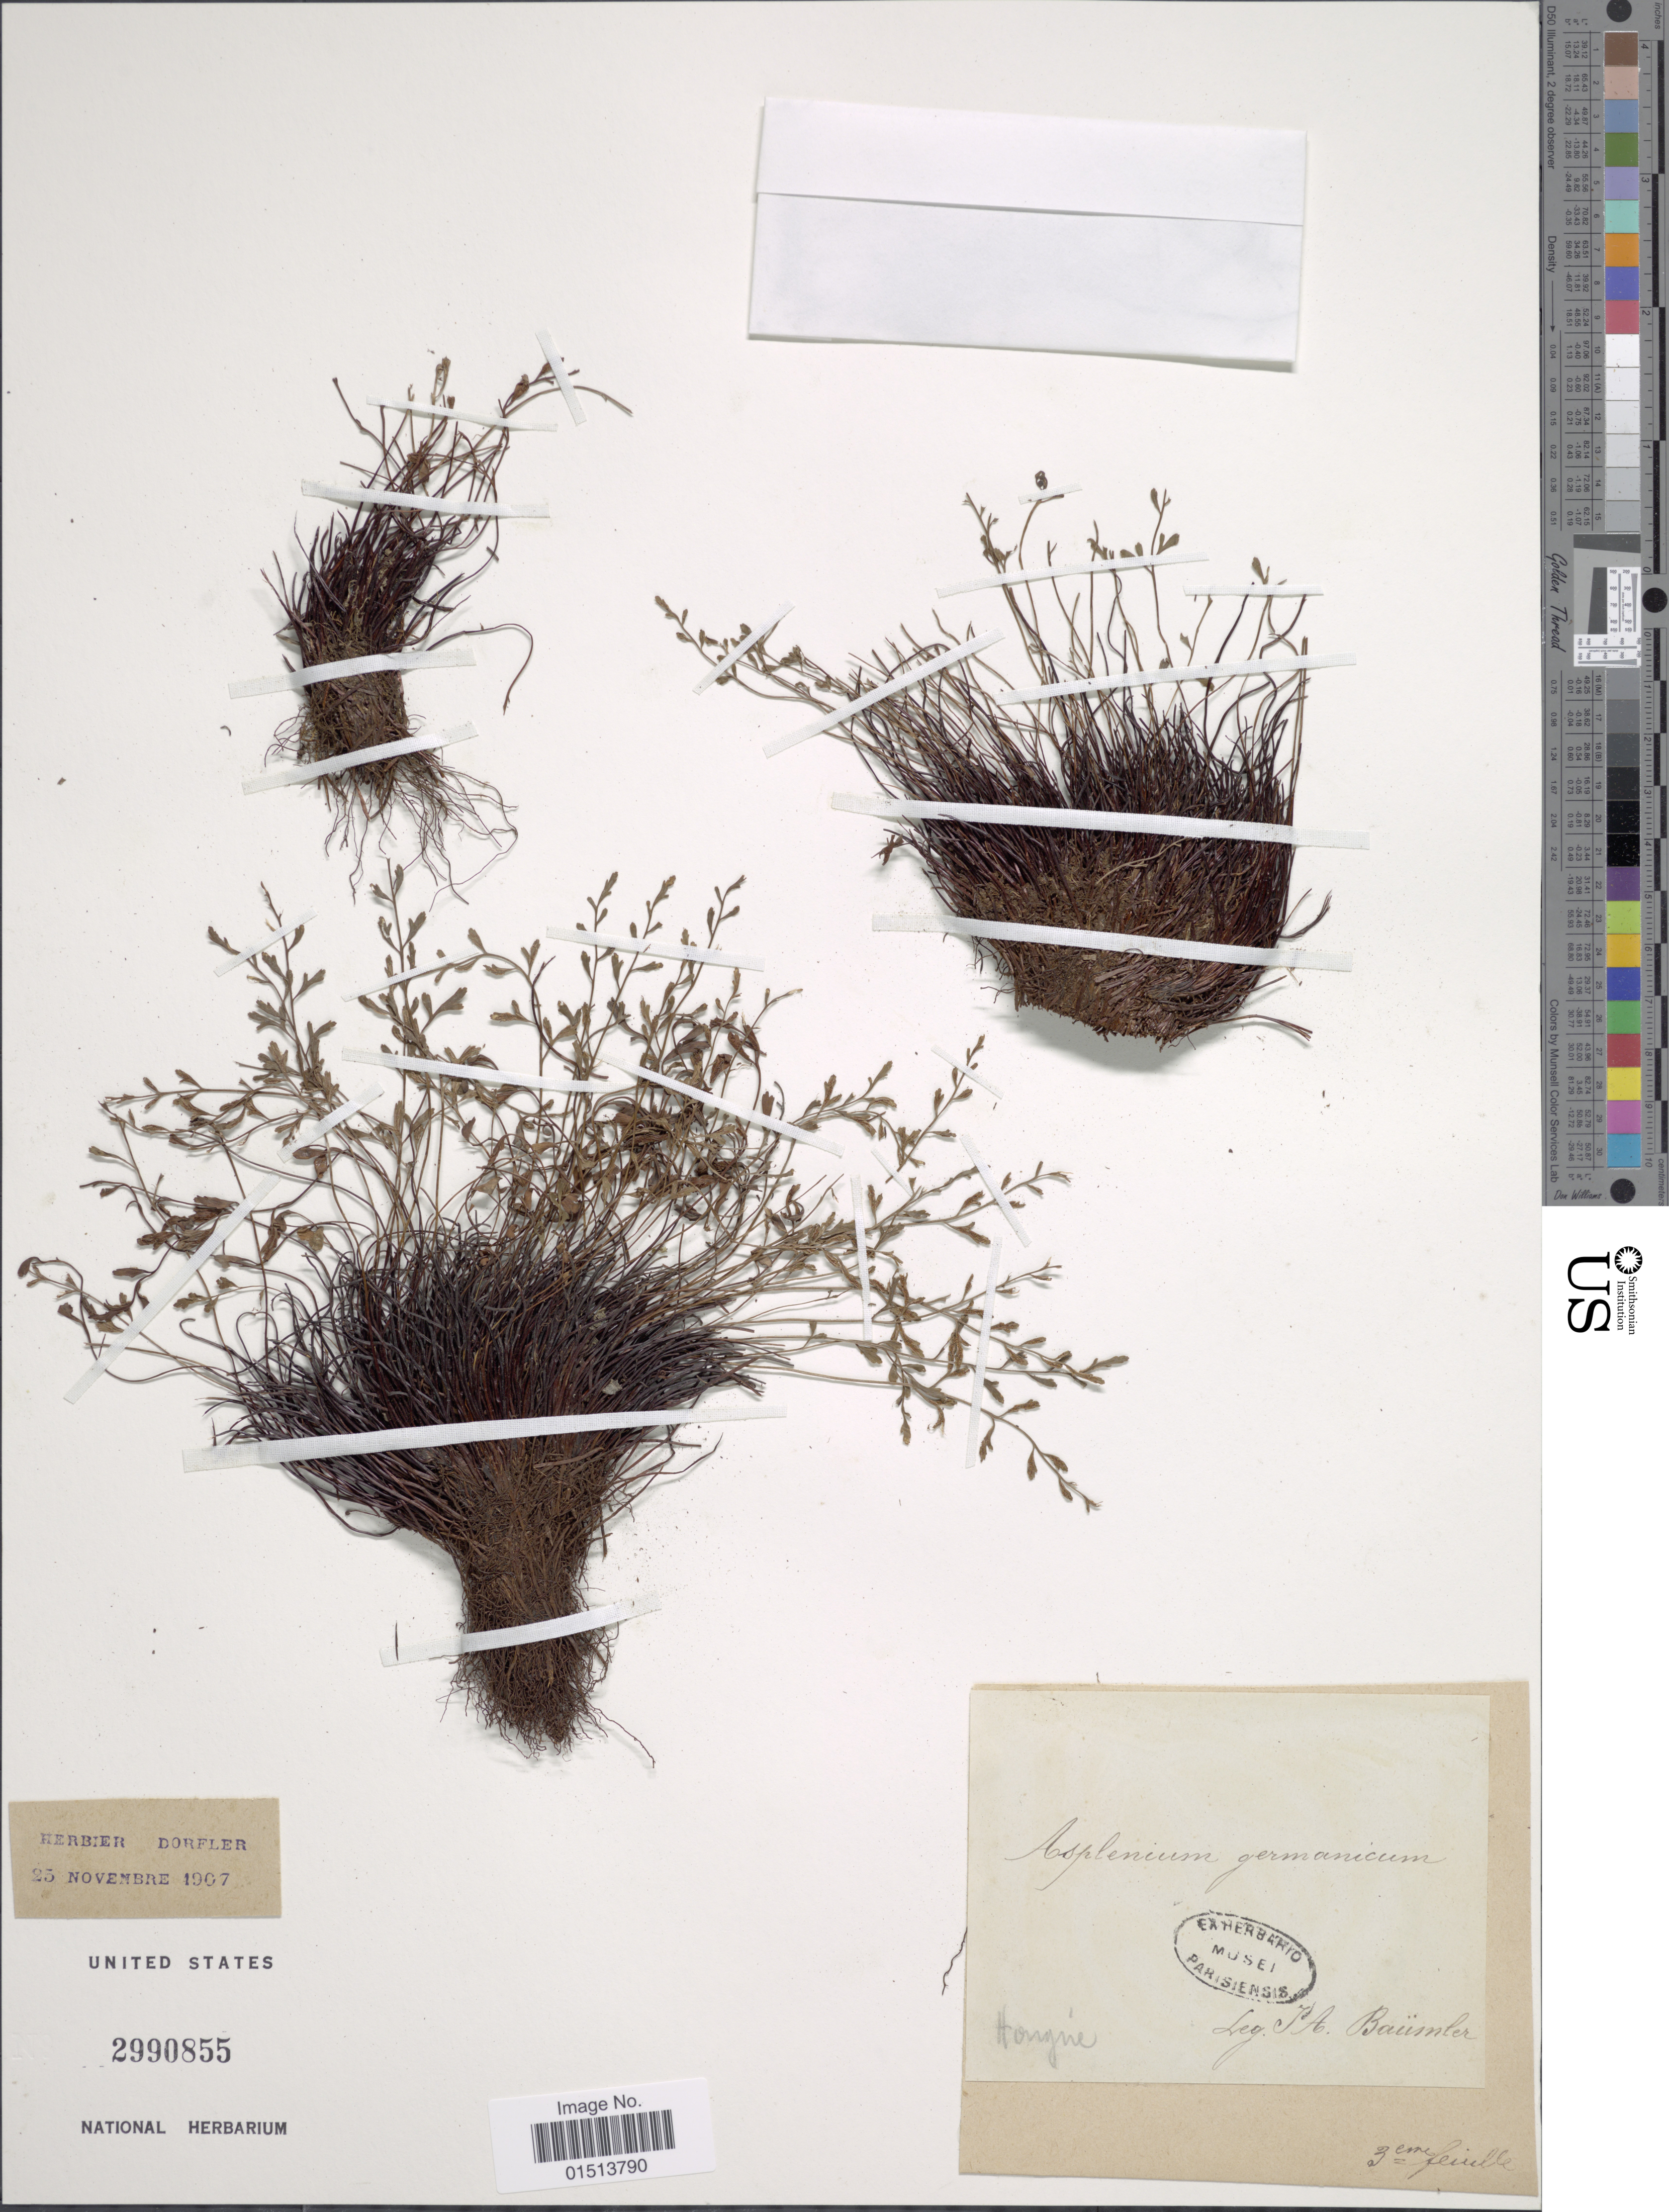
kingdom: Plantae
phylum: Tracheophyta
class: Polypodiopsida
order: Polypodiales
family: Aspleniaceae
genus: Asplenium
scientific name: Asplenium germanicum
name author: Weis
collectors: J. Baumler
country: Hungary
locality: Hougné. [interpreted]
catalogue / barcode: US 2990855